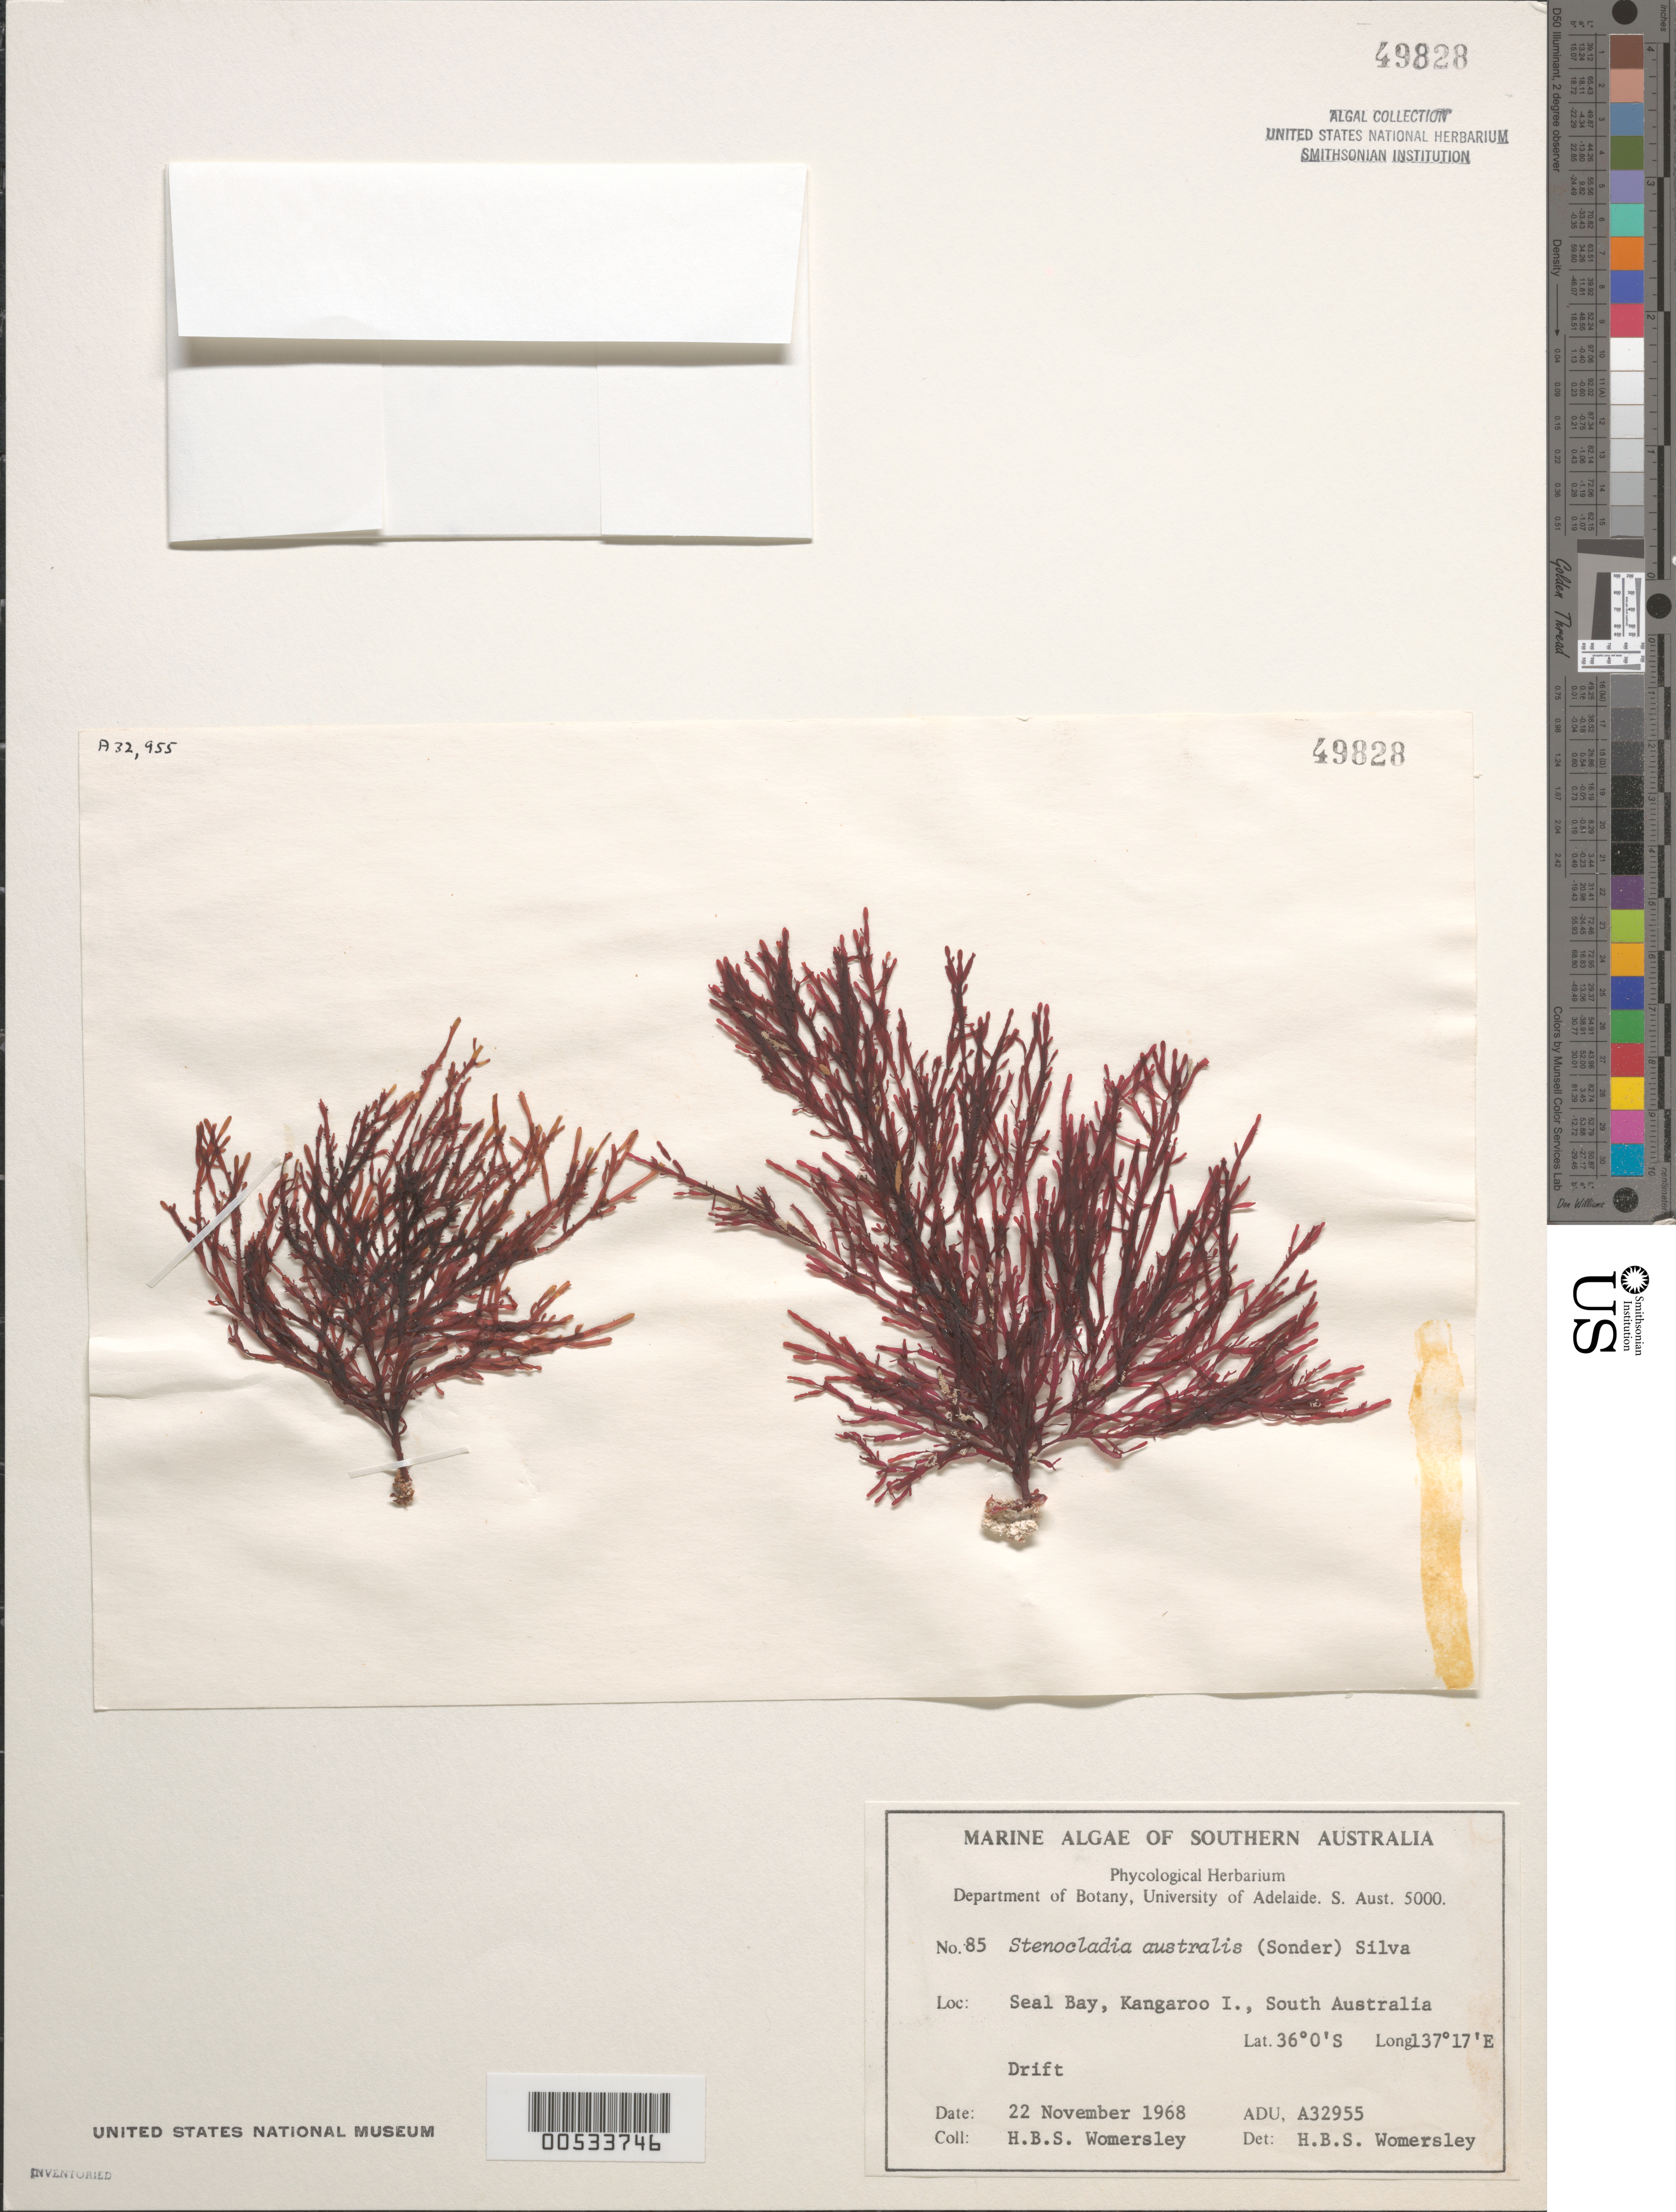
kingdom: Plantae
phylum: Rhodophyta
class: Florideophyceae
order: Gigartinales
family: Nizymeniaceae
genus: Nizymenia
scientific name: Nizymenia conferta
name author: (Harvey) Chiovitti et al.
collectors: H. B. S. Womersley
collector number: ADU A32955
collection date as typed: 22 Nov 1968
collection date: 1968-11-22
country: Australia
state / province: South Australia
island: Kangaroo Island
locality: Seal Bay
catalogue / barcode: US 49828